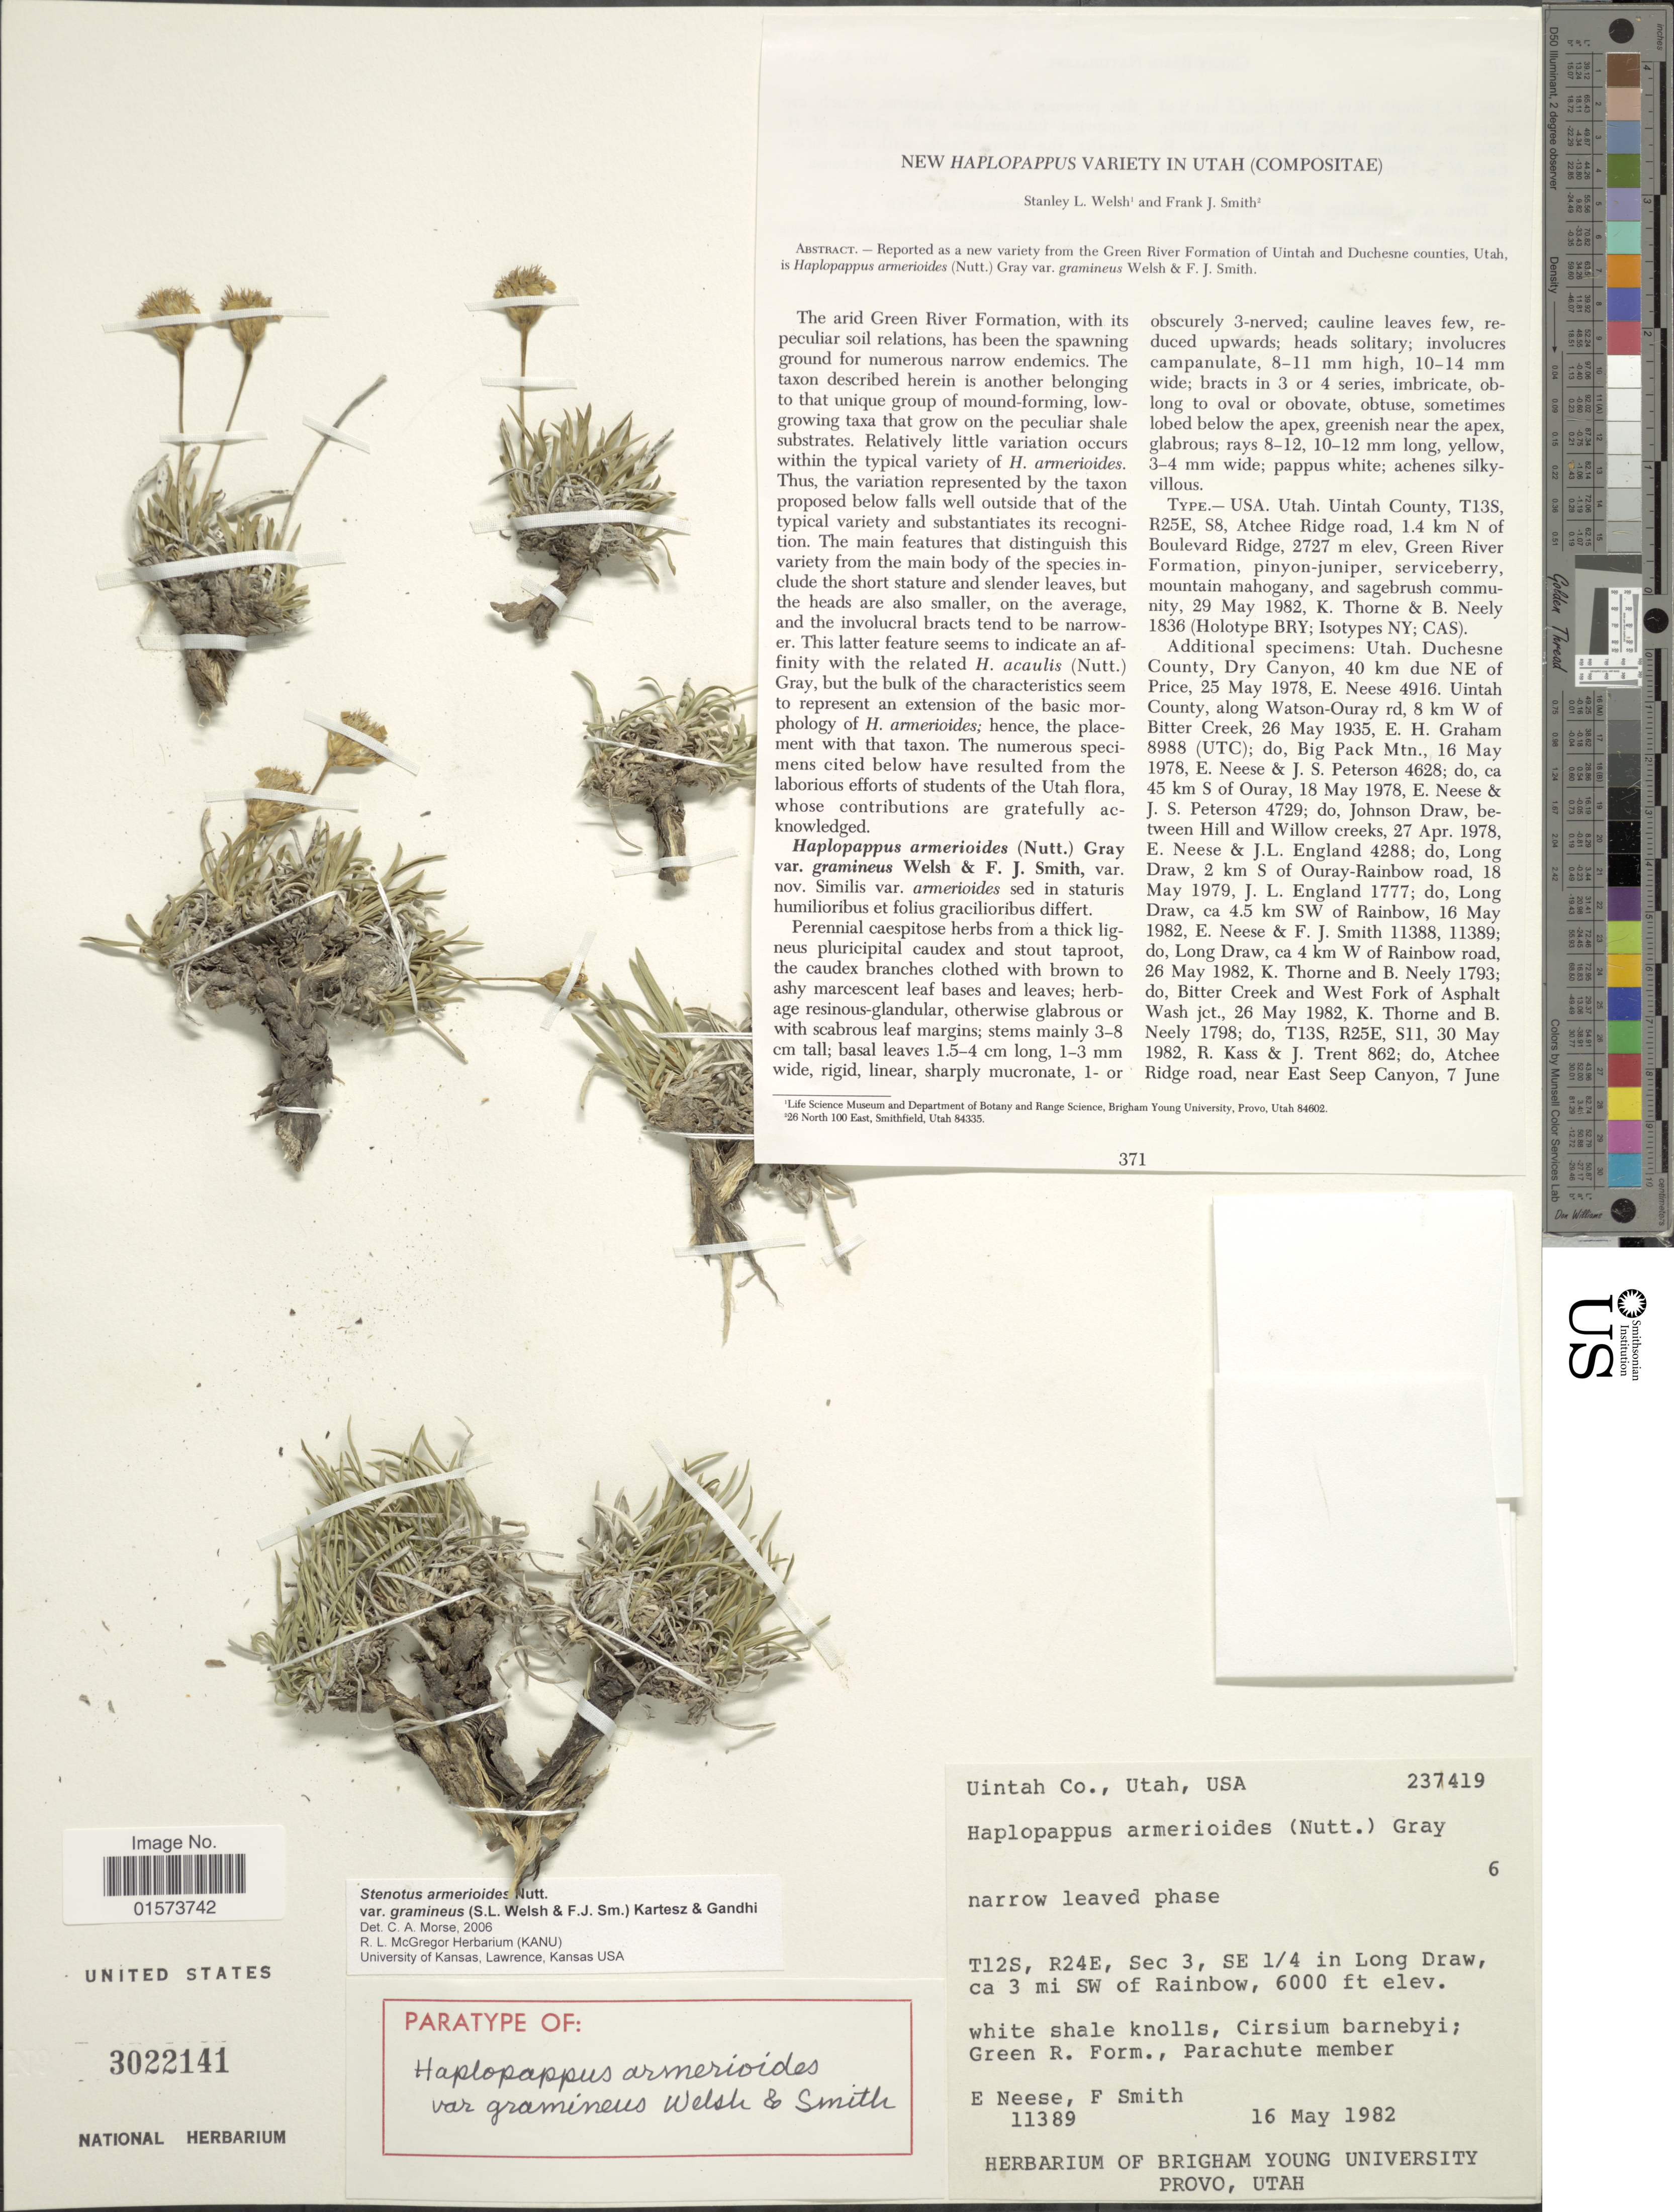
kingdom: Plantae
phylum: Tracheophyta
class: Magnoliopsida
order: Asterales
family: Asteraceae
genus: Stenotus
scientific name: Stenotus armerioides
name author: Nutt.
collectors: E. Neese & F. Smith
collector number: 11389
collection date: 1982-05-16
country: United States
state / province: Utah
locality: Uintah Co, T12S, R24E, Sec 3, SE 1/4 in Long Draw, ca 3 mi SW of Rainbow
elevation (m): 1829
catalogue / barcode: US 3022141